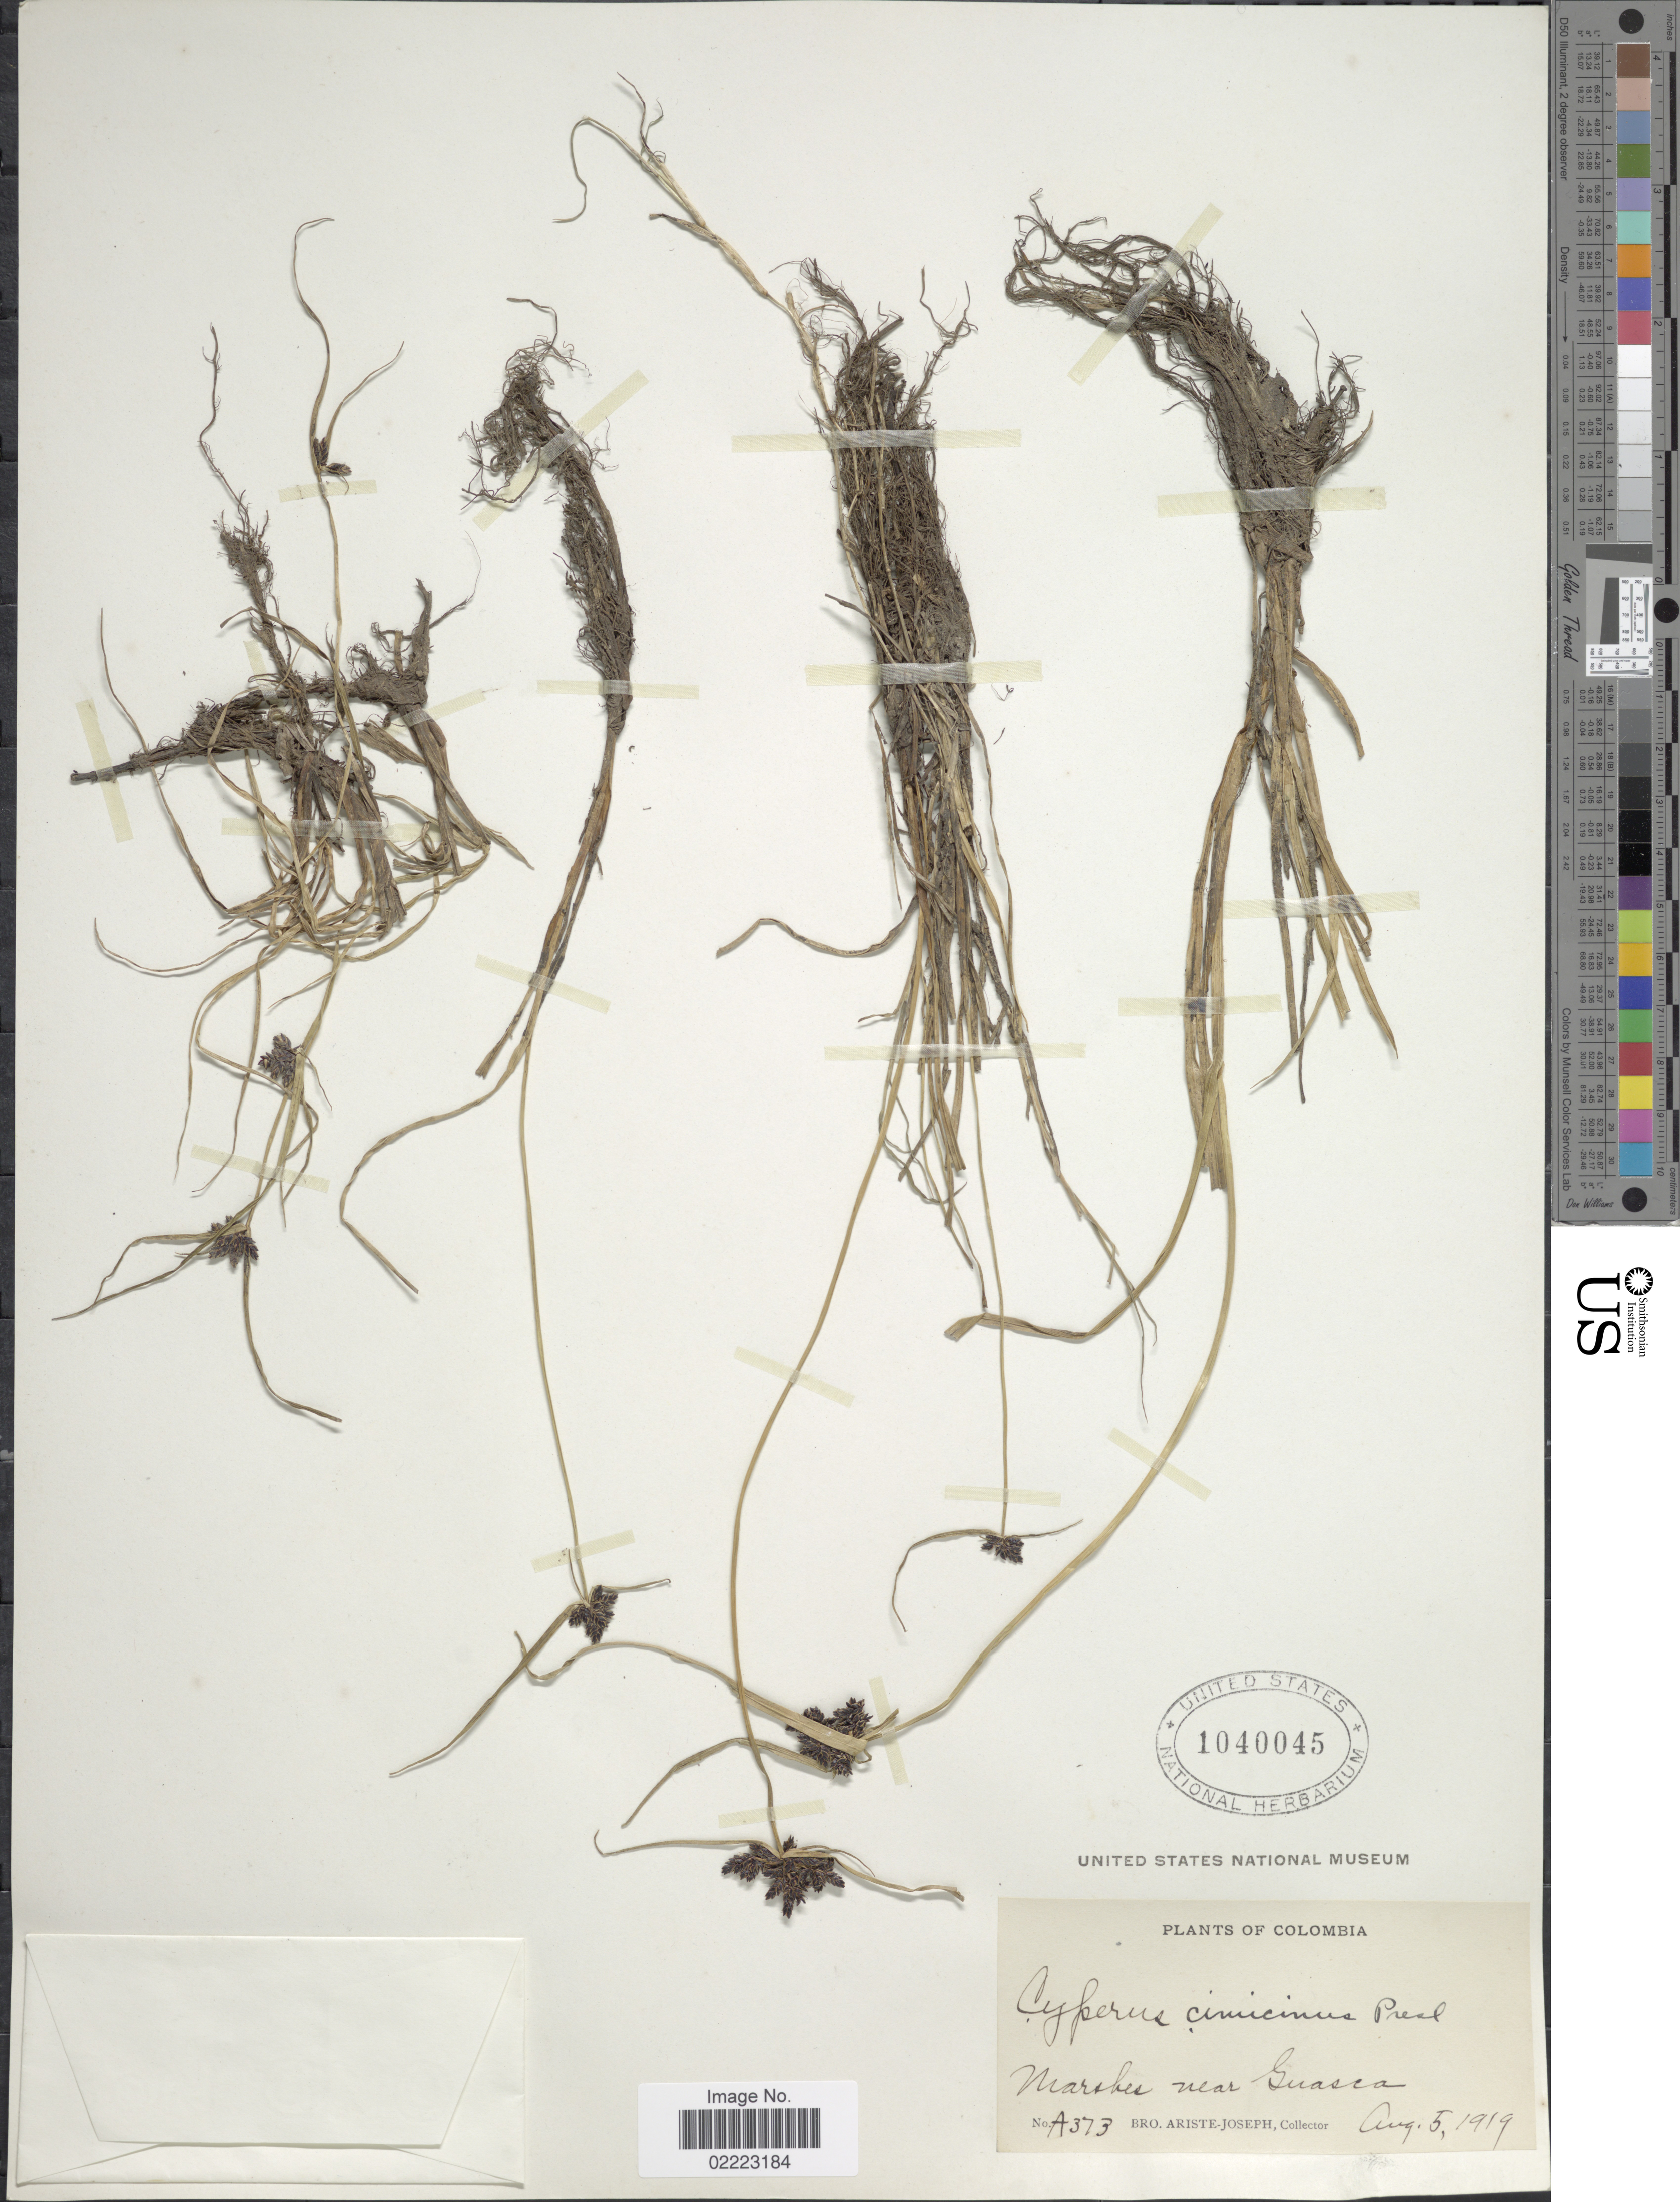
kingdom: Plantae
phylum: Tracheophyta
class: Liliopsida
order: Poales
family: Cyperaceae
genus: Cyperus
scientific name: Cyperus niger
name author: Ruiz & Pav.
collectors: Bro. Ariste-Joseph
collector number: A 373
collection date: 1919-08-05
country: Colombia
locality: Marshes near Guasca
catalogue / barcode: US 1040045